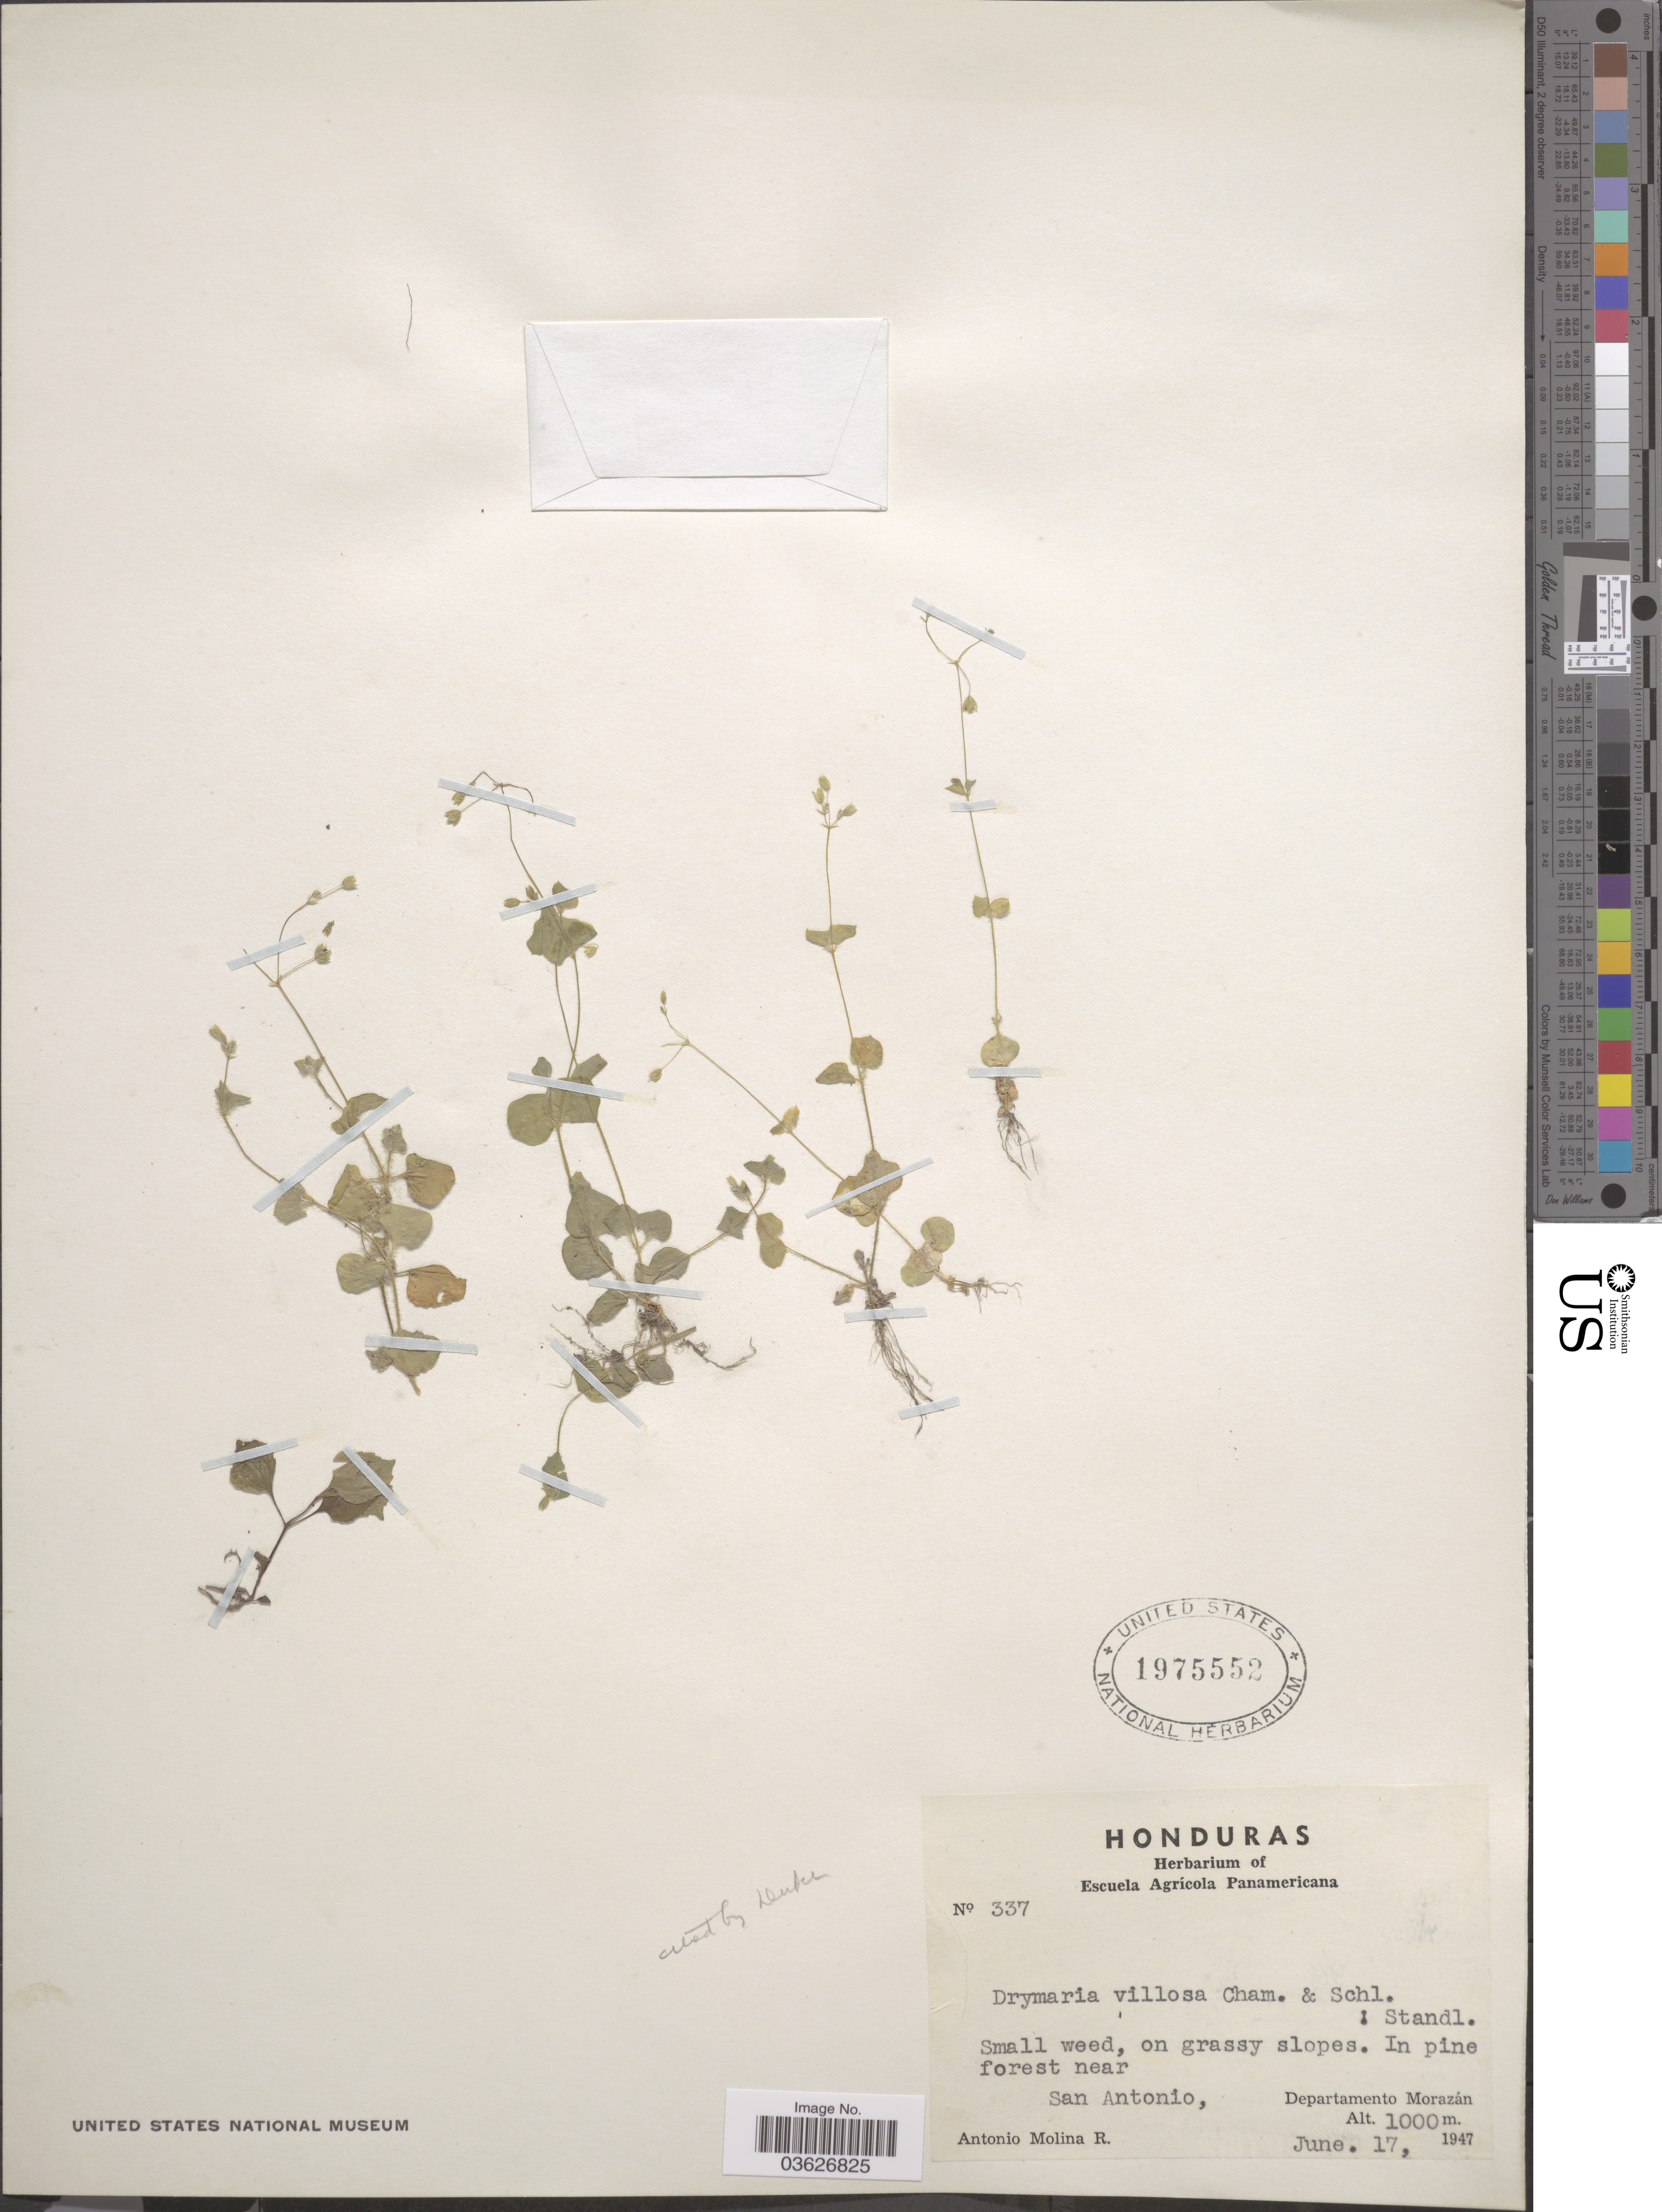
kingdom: Plantae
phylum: Tracheophyta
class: Magnoliopsida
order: Caryophyllales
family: Caryophyllaceae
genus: Drymaria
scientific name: Drymaria villosa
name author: Cham. & Schltdl.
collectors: A. Molina R.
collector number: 337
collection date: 1947-06-17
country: Honduras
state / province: Fco. Morazán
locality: San Antonio, Departamento Morazán.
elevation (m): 1000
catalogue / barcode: US 1975552